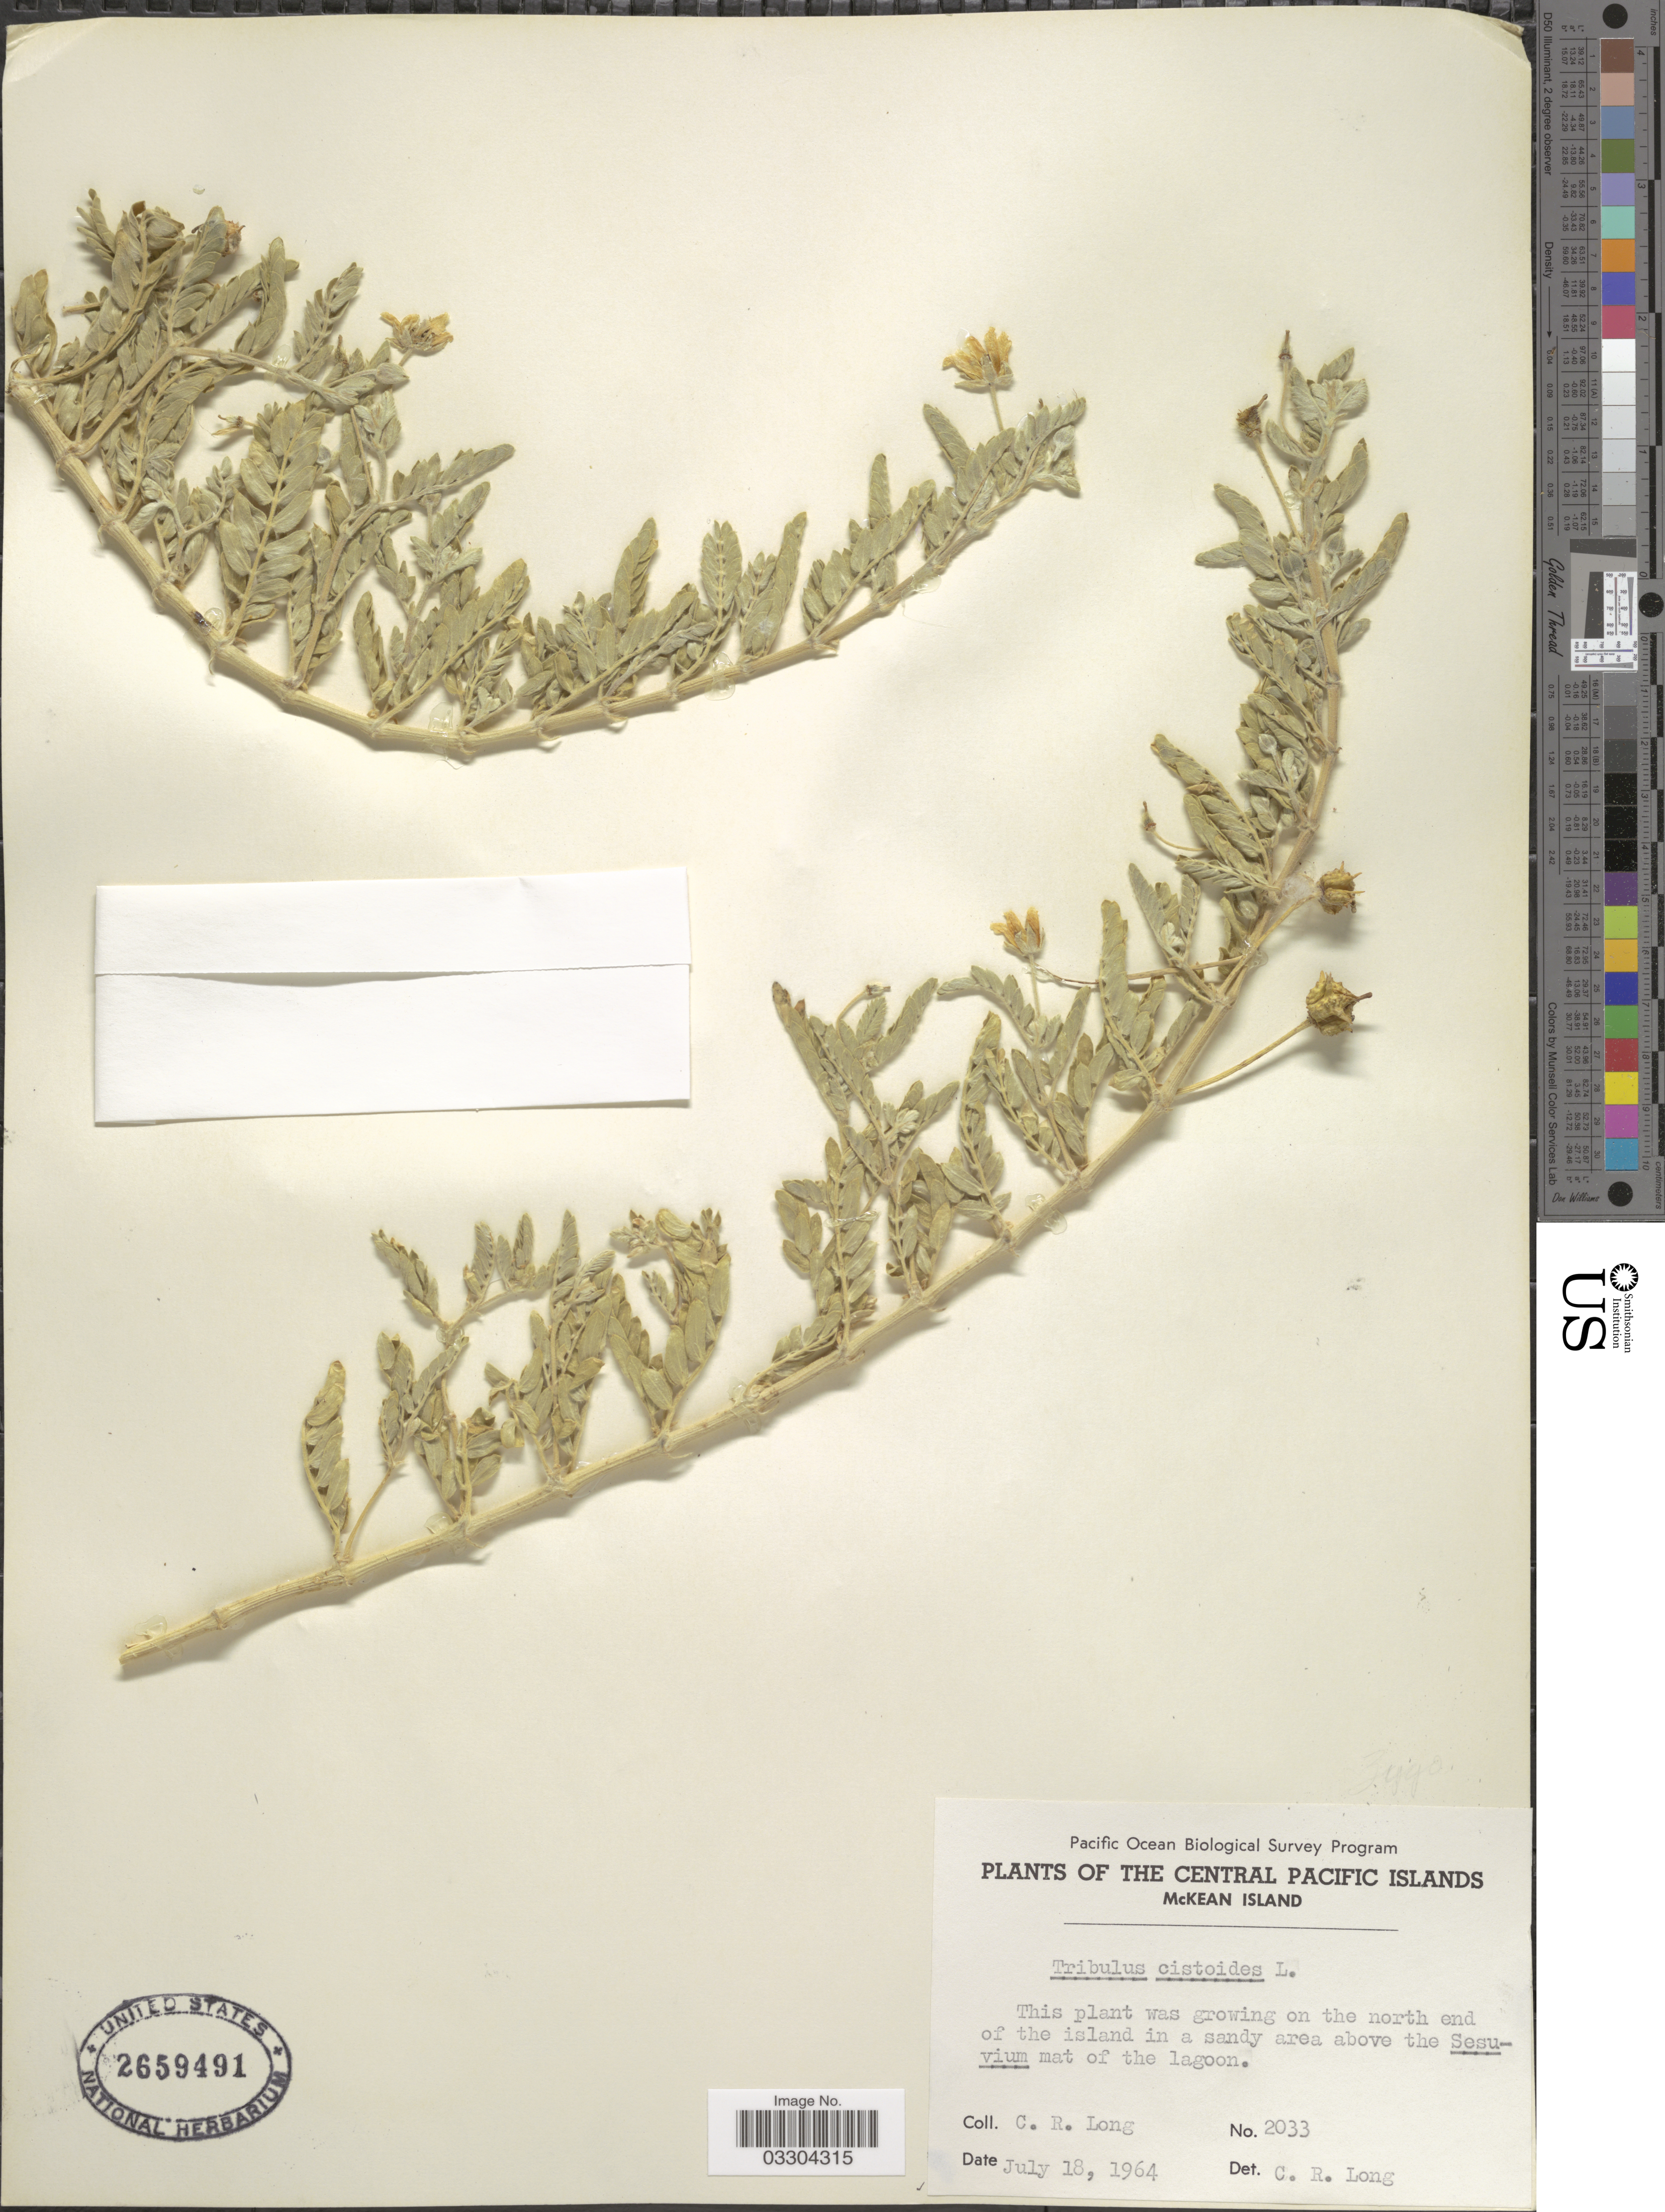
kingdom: Plantae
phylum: Tracheophyta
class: Magnoliopsida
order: Zygophyllales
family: Zygophyllaceae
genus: Tribulus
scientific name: Tribulus cistoides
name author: L.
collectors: C. R. Long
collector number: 2033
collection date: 1964-07-18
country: Kiribati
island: McKean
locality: The Central Pacific Islands. McKean Island. North end of the island.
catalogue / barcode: US 2659491